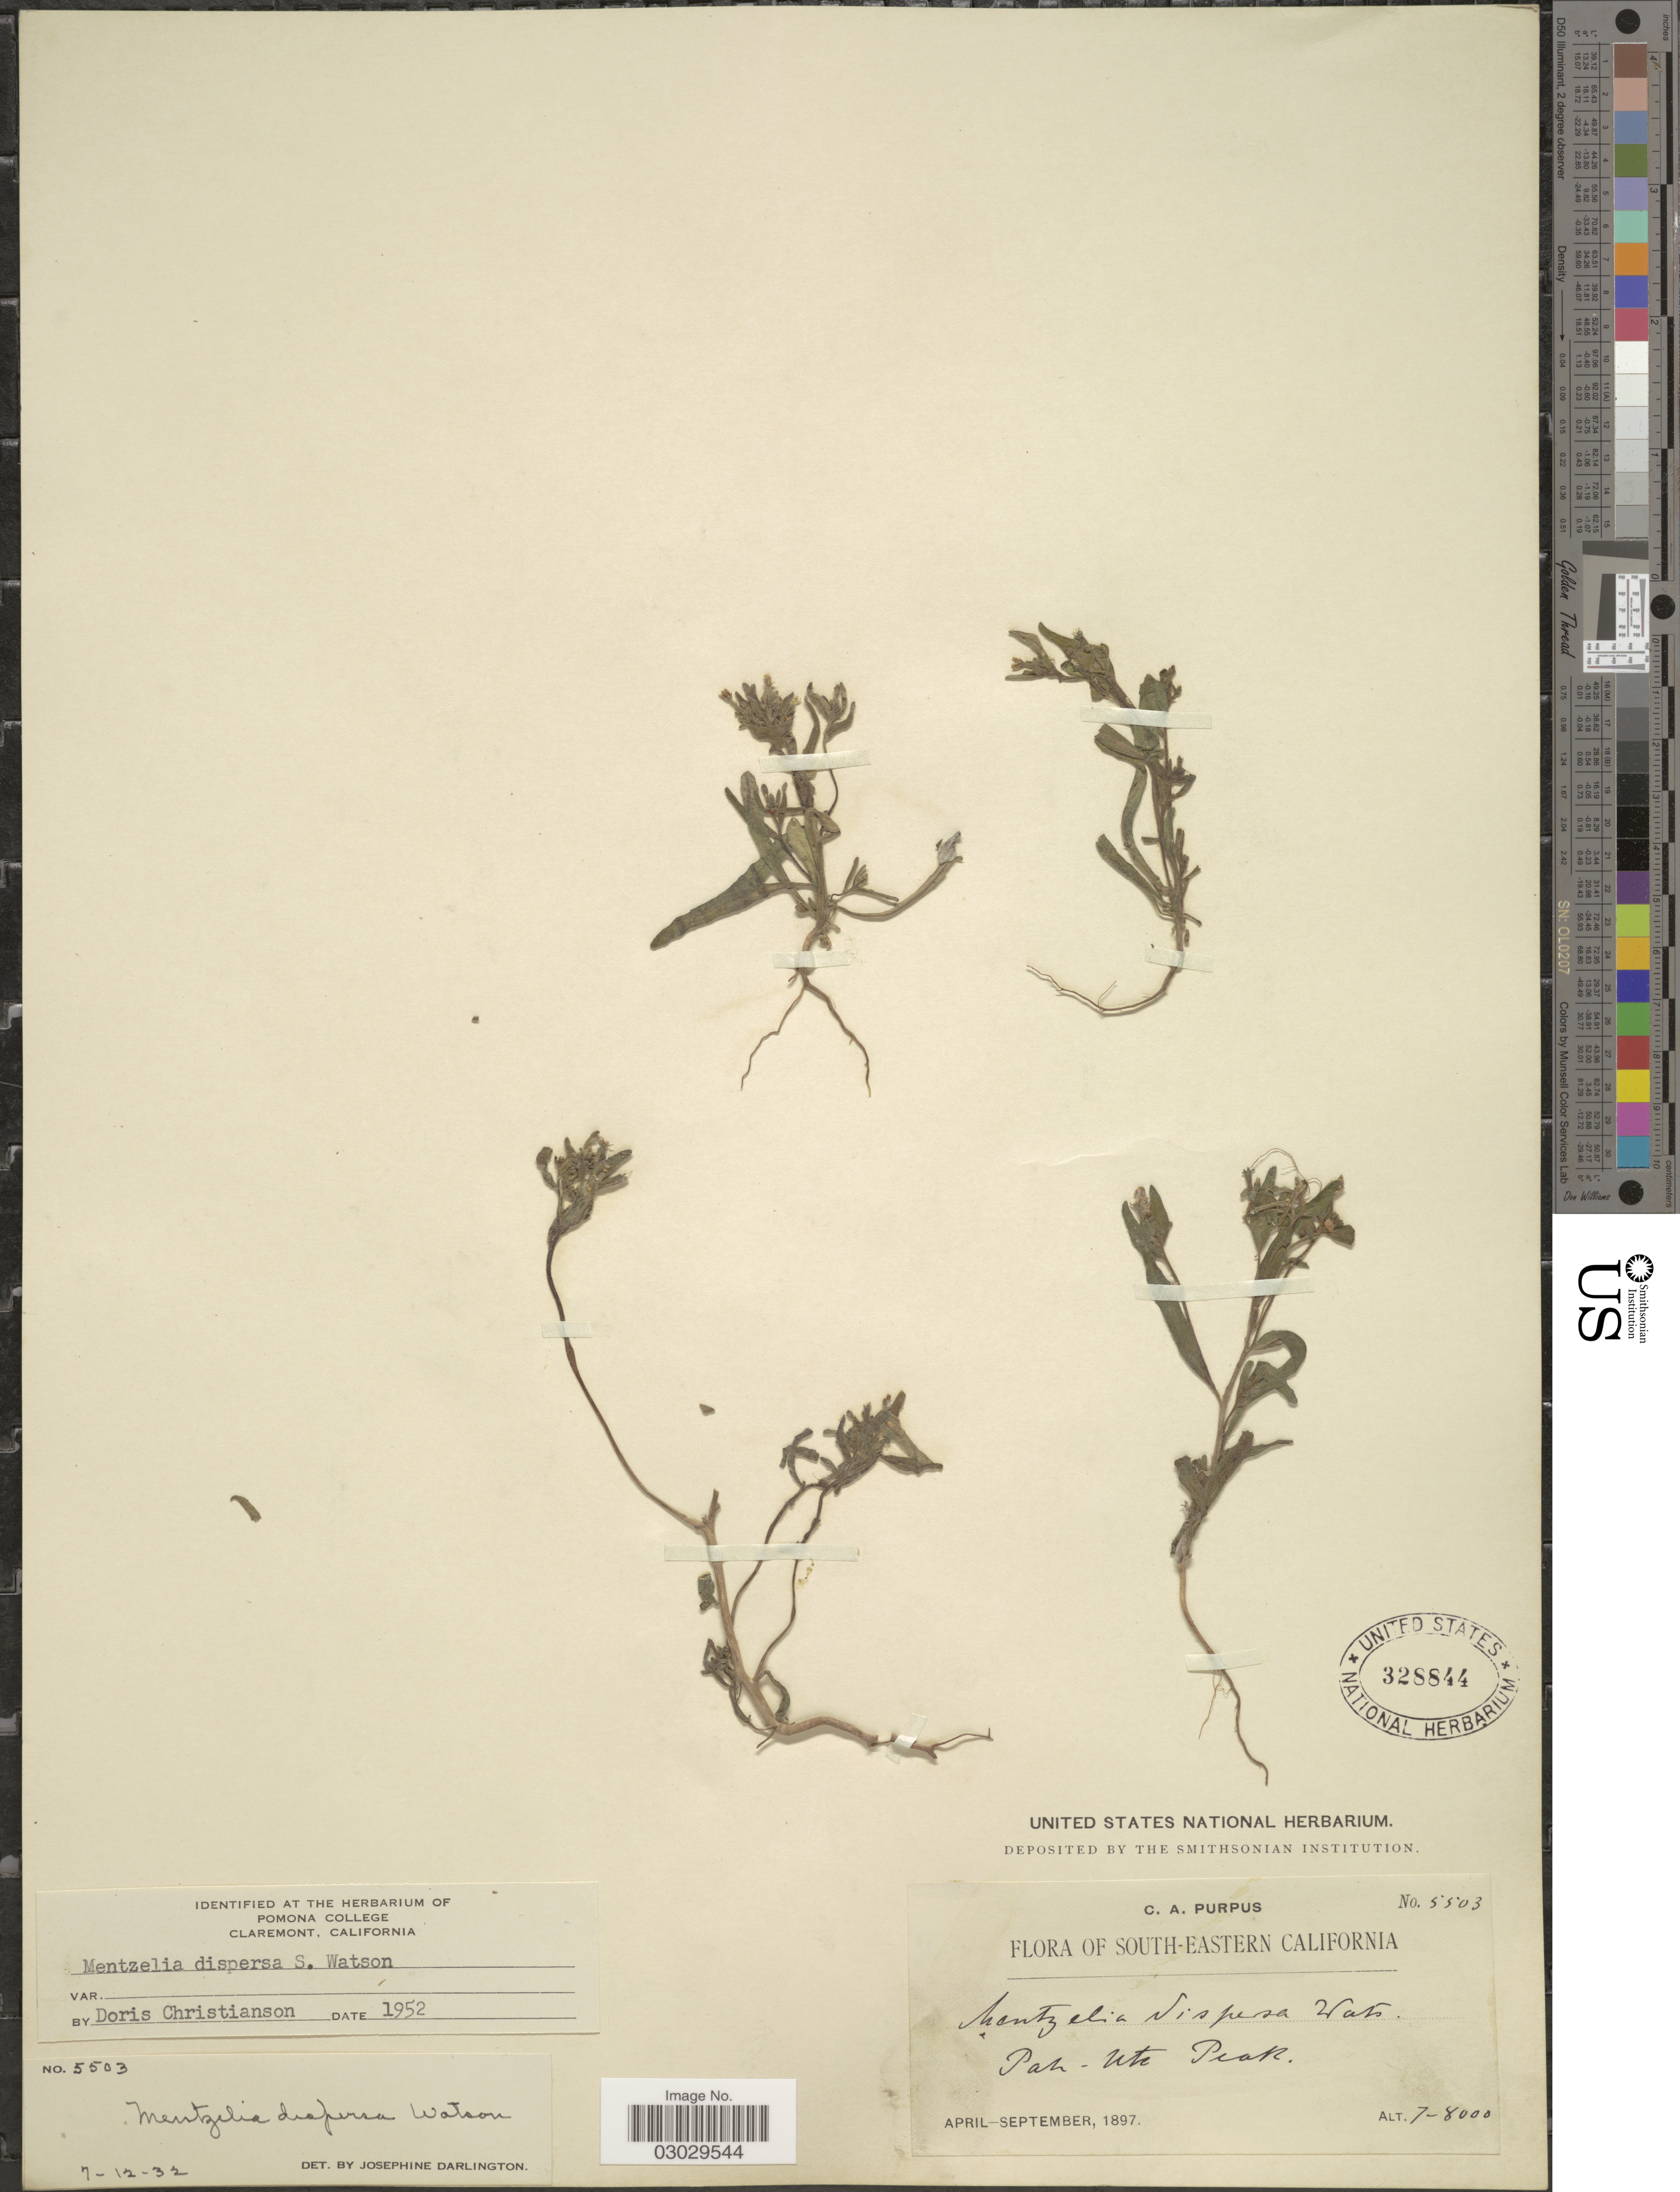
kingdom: Plantae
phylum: Tracheophyta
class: Magnoliopsida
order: Cornales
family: Loasaceae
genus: Mentzelia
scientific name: Mentzelia dispersa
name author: S. Watson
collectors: C. A. Purpus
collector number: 5503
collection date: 1897-04/1897-09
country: United States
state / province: California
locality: South-Eastern California. Pah-Ute Peak.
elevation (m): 2134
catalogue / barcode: US 328844